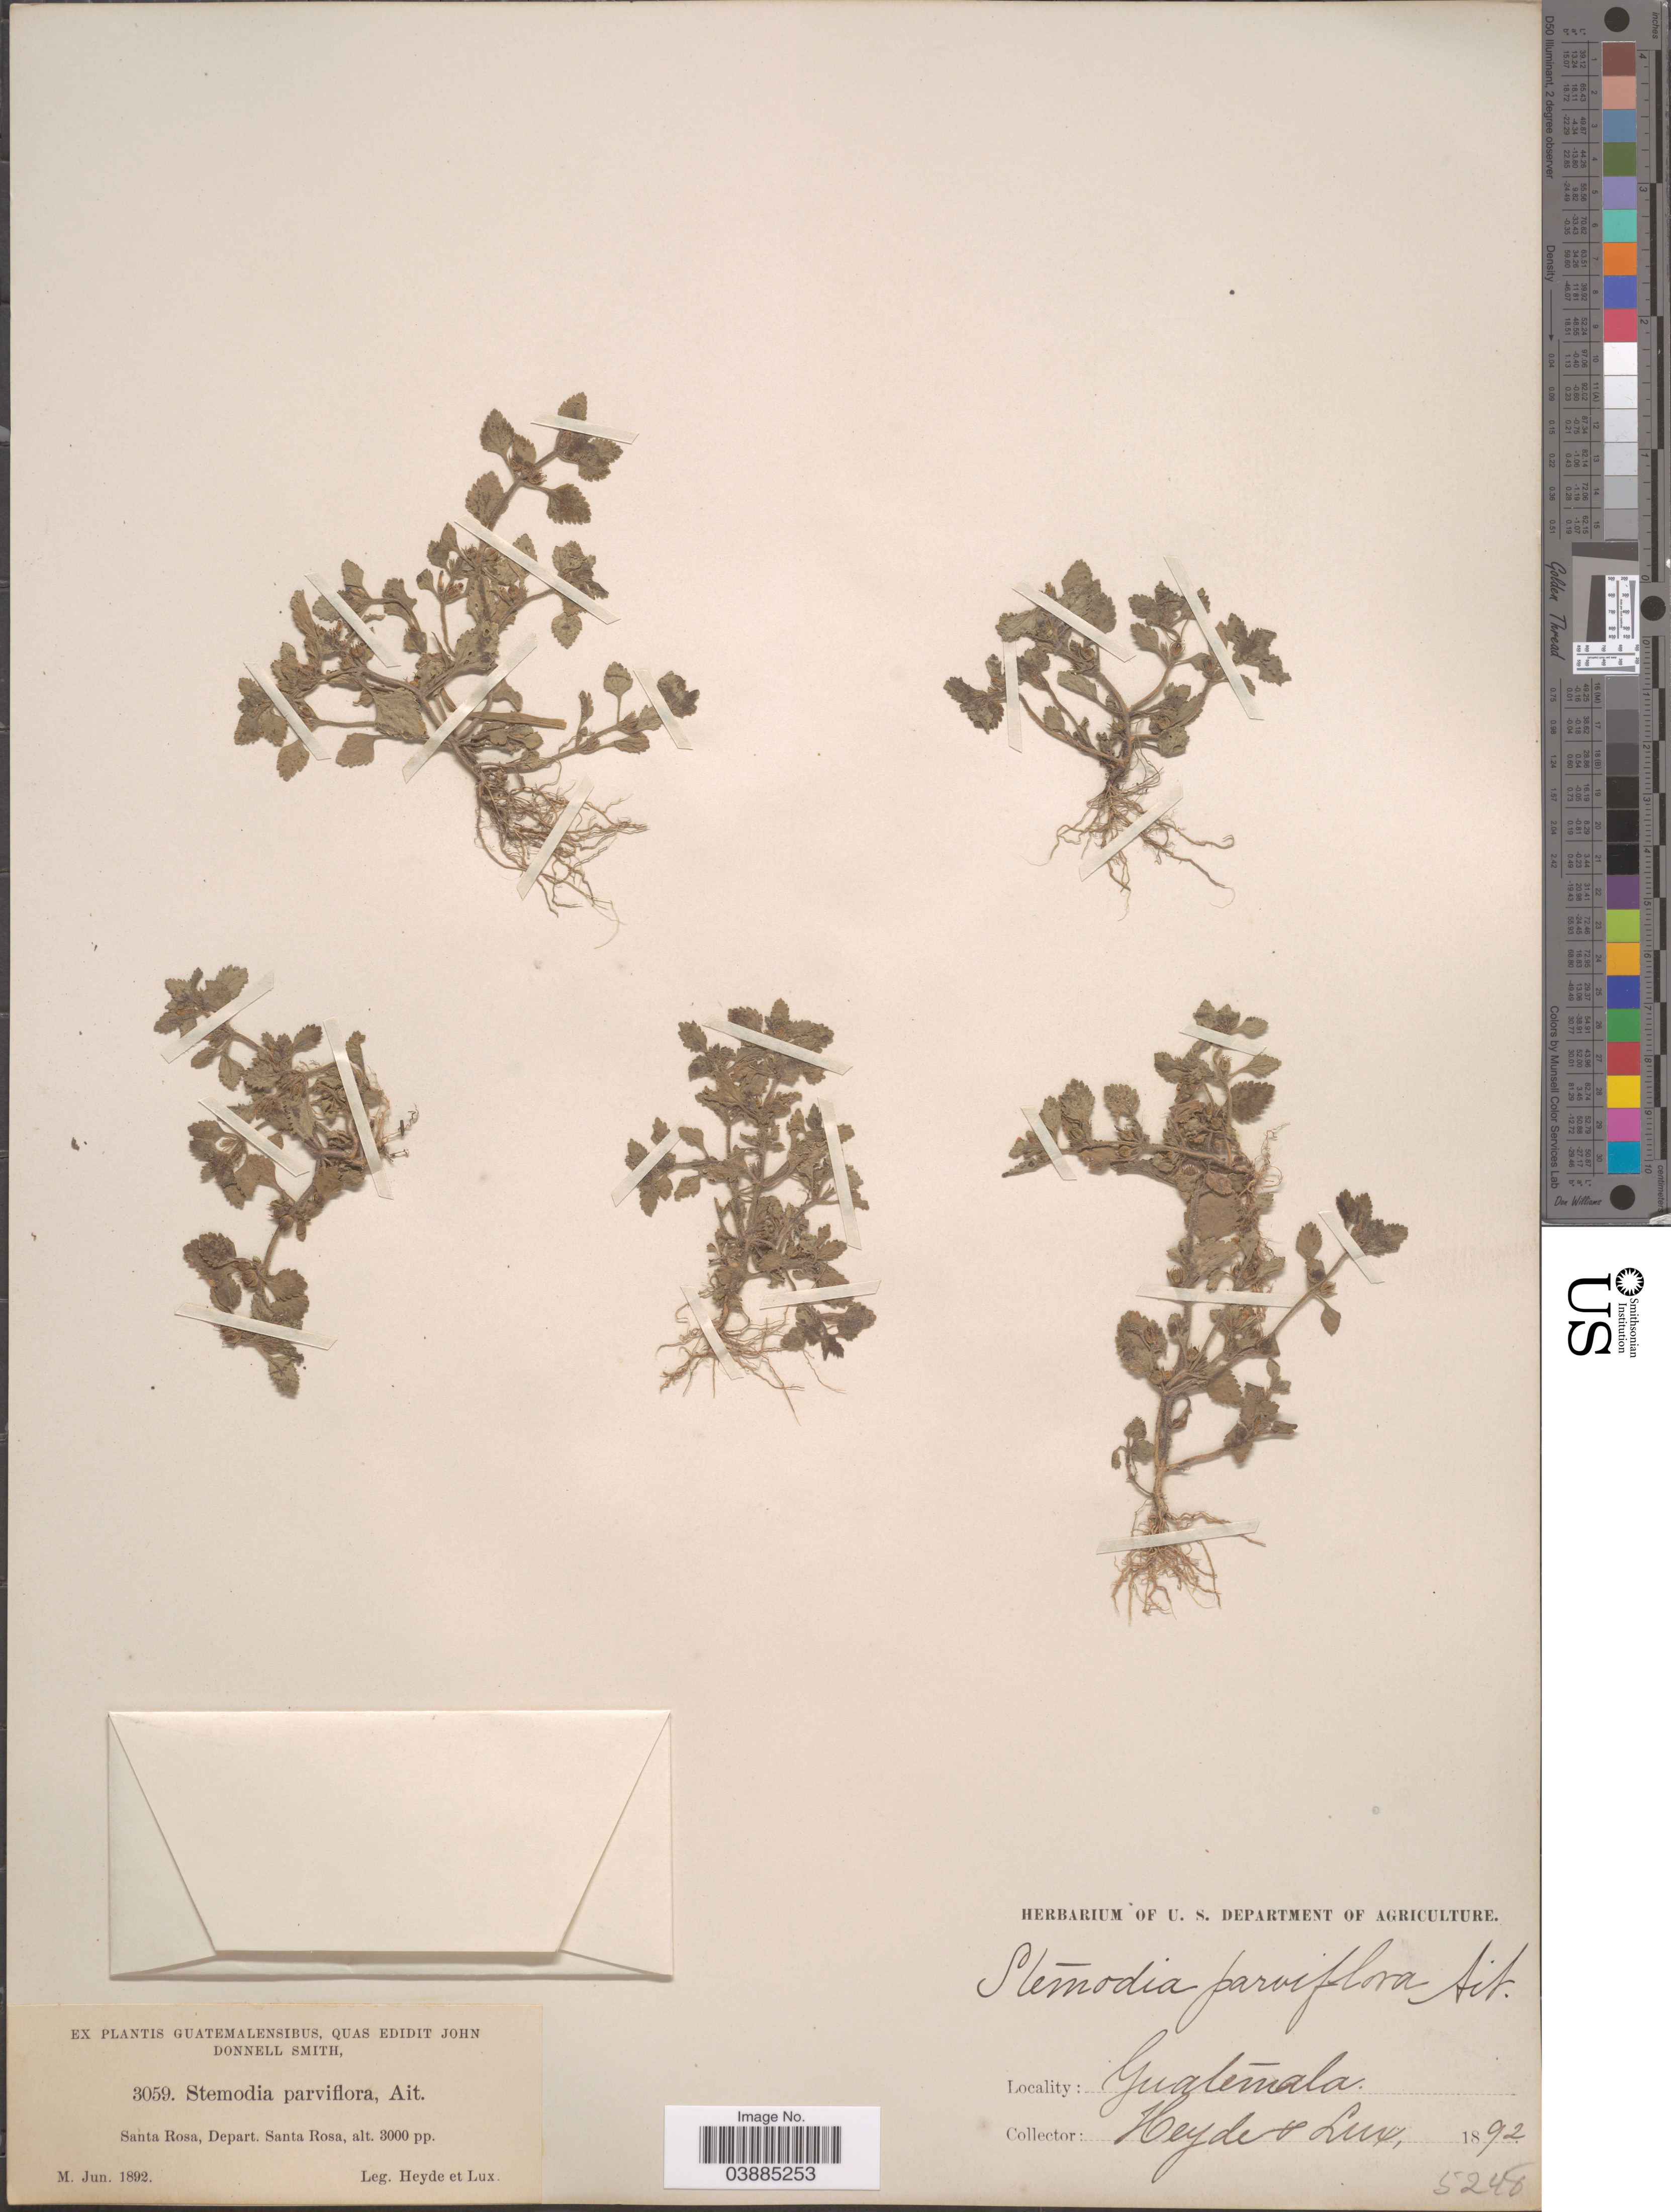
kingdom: Plantae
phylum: Tracheophyta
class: Magnoliopsida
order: Lamiales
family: Plantaginaceae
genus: Stemodia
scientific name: Stemodia parviflora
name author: W.T. Aiton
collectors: Heyde & Lux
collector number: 3059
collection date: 1892-06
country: Guatemala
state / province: Santa Rosa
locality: Santa Rosa, Depart. Santa Rosa.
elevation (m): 914